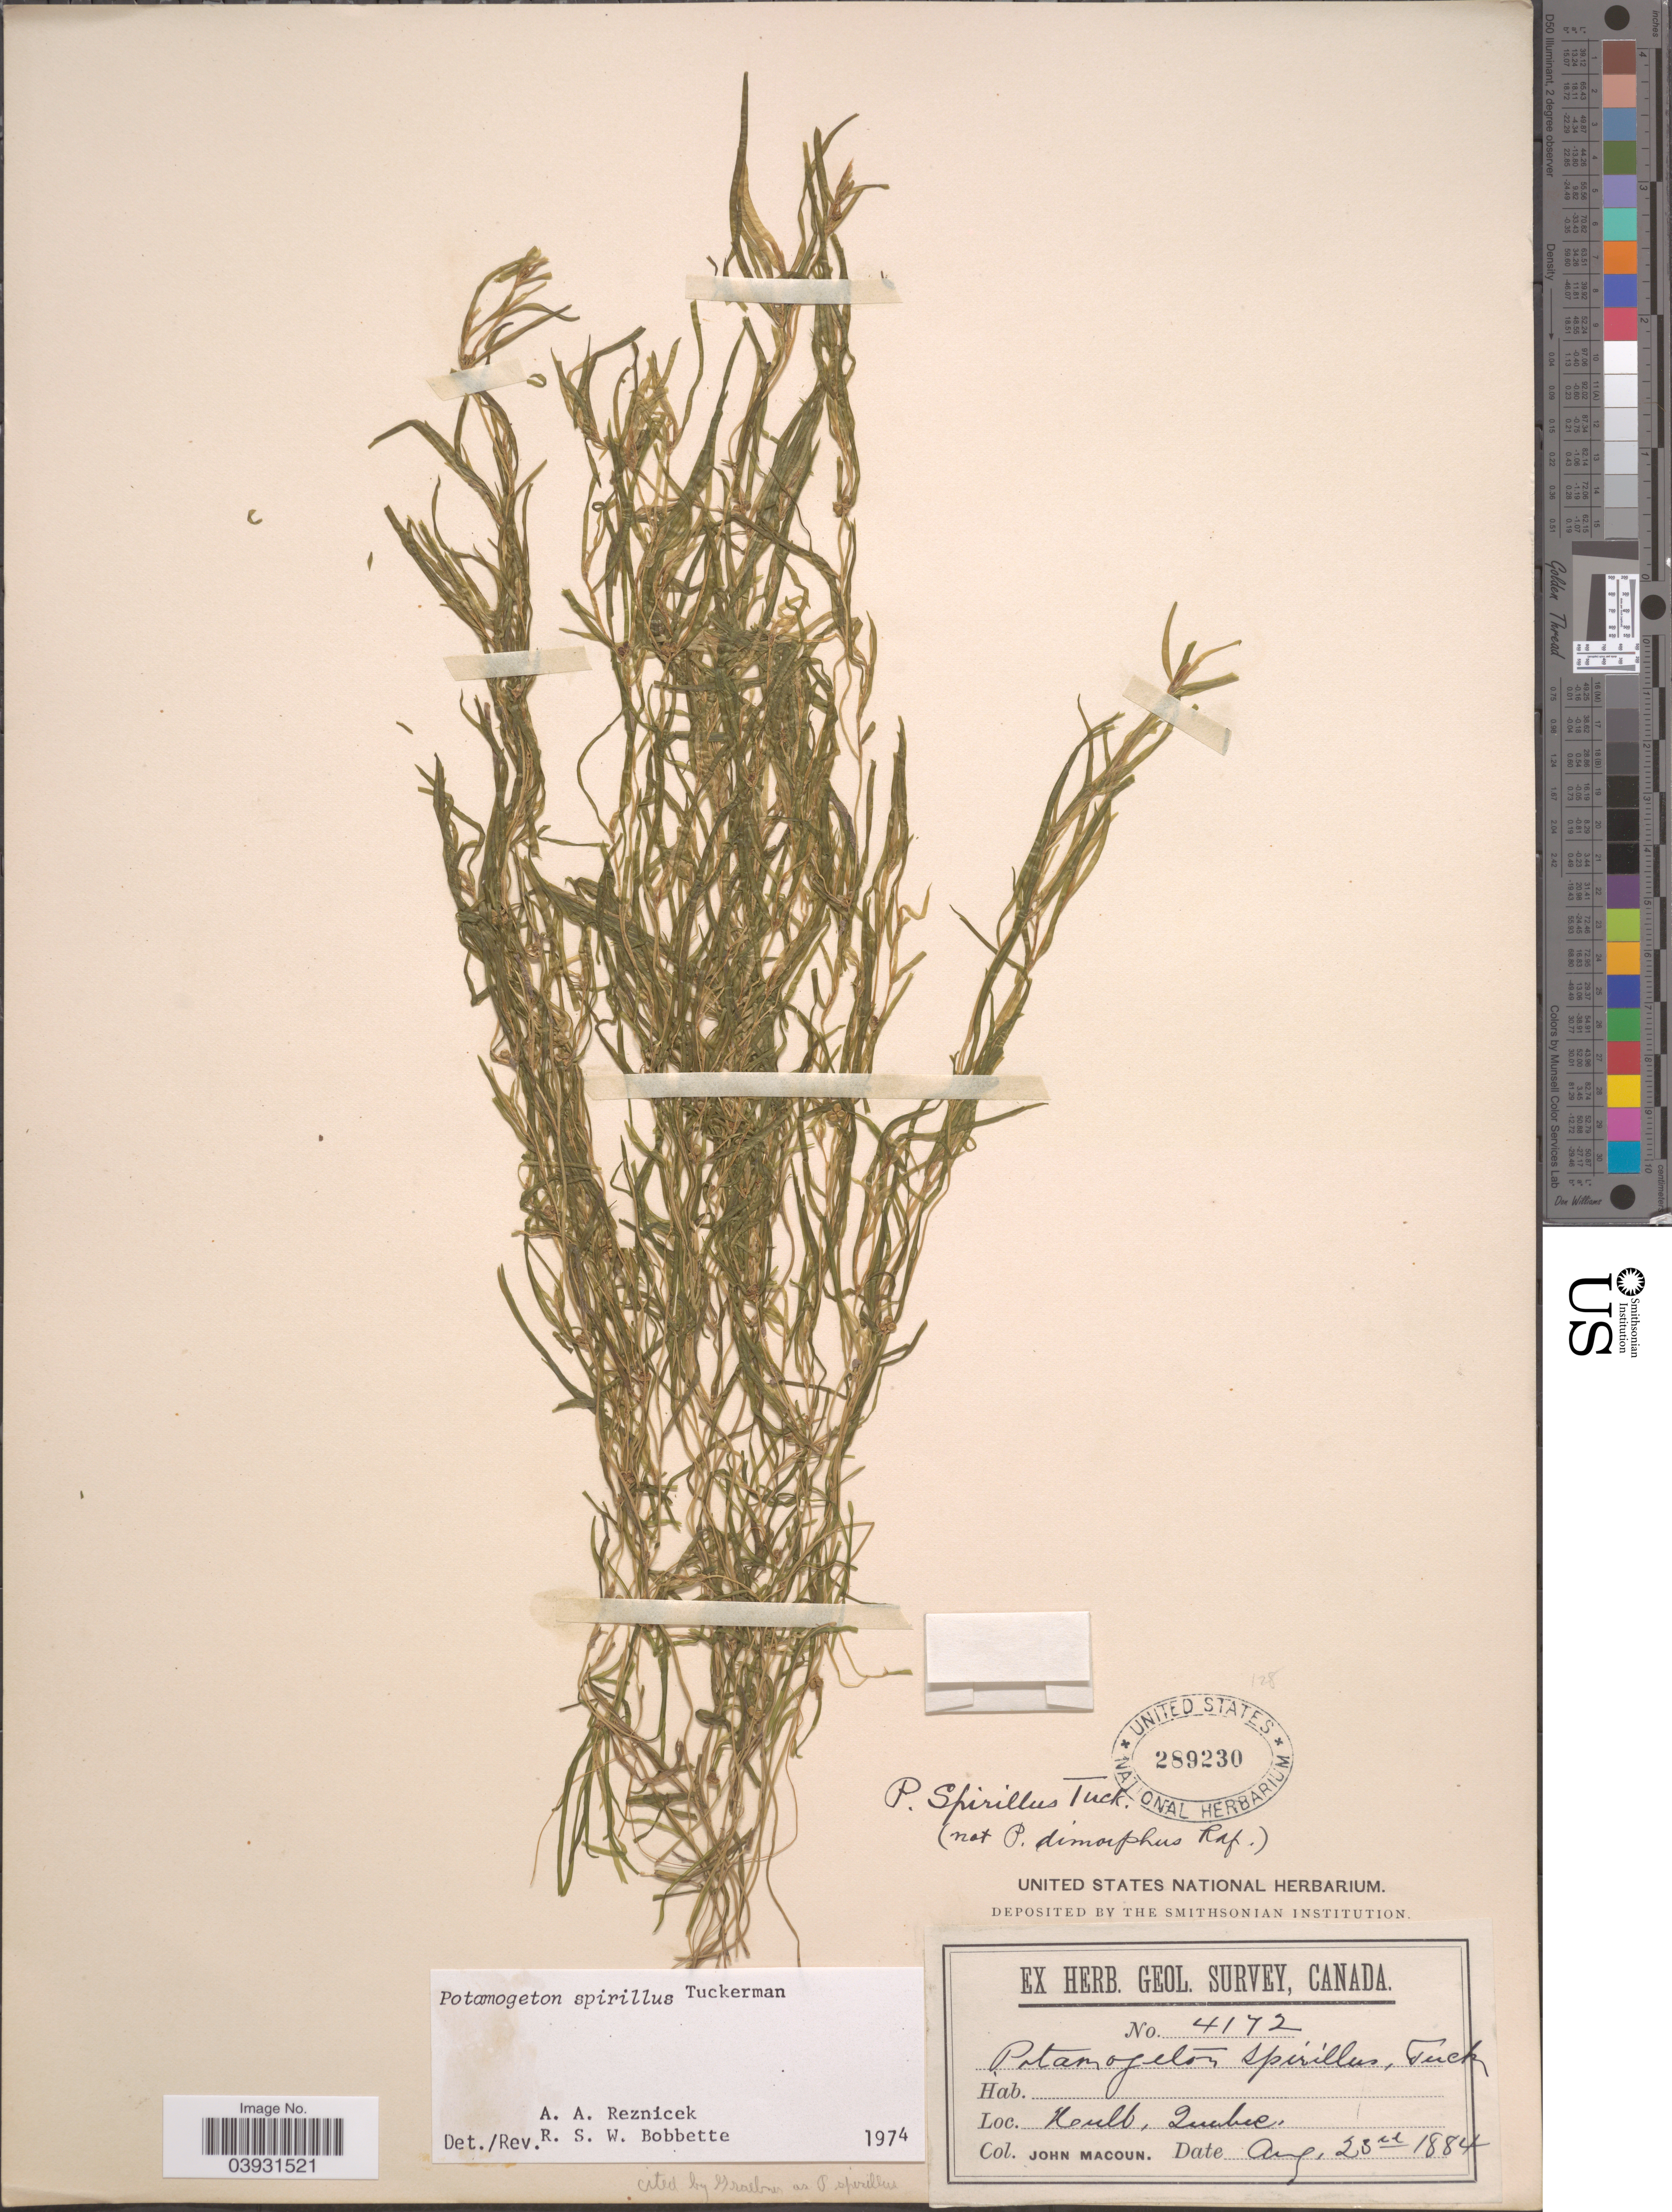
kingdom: Plantae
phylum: Tracheophyta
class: Liliopsida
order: Alismatales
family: Potamogetonaceae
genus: Potamogeton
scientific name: Potamogeton spirillus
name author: Tuck.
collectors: J. Macoun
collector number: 4172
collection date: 1884-08-23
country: Canada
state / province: Quebec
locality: Hull.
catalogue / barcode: US 289230